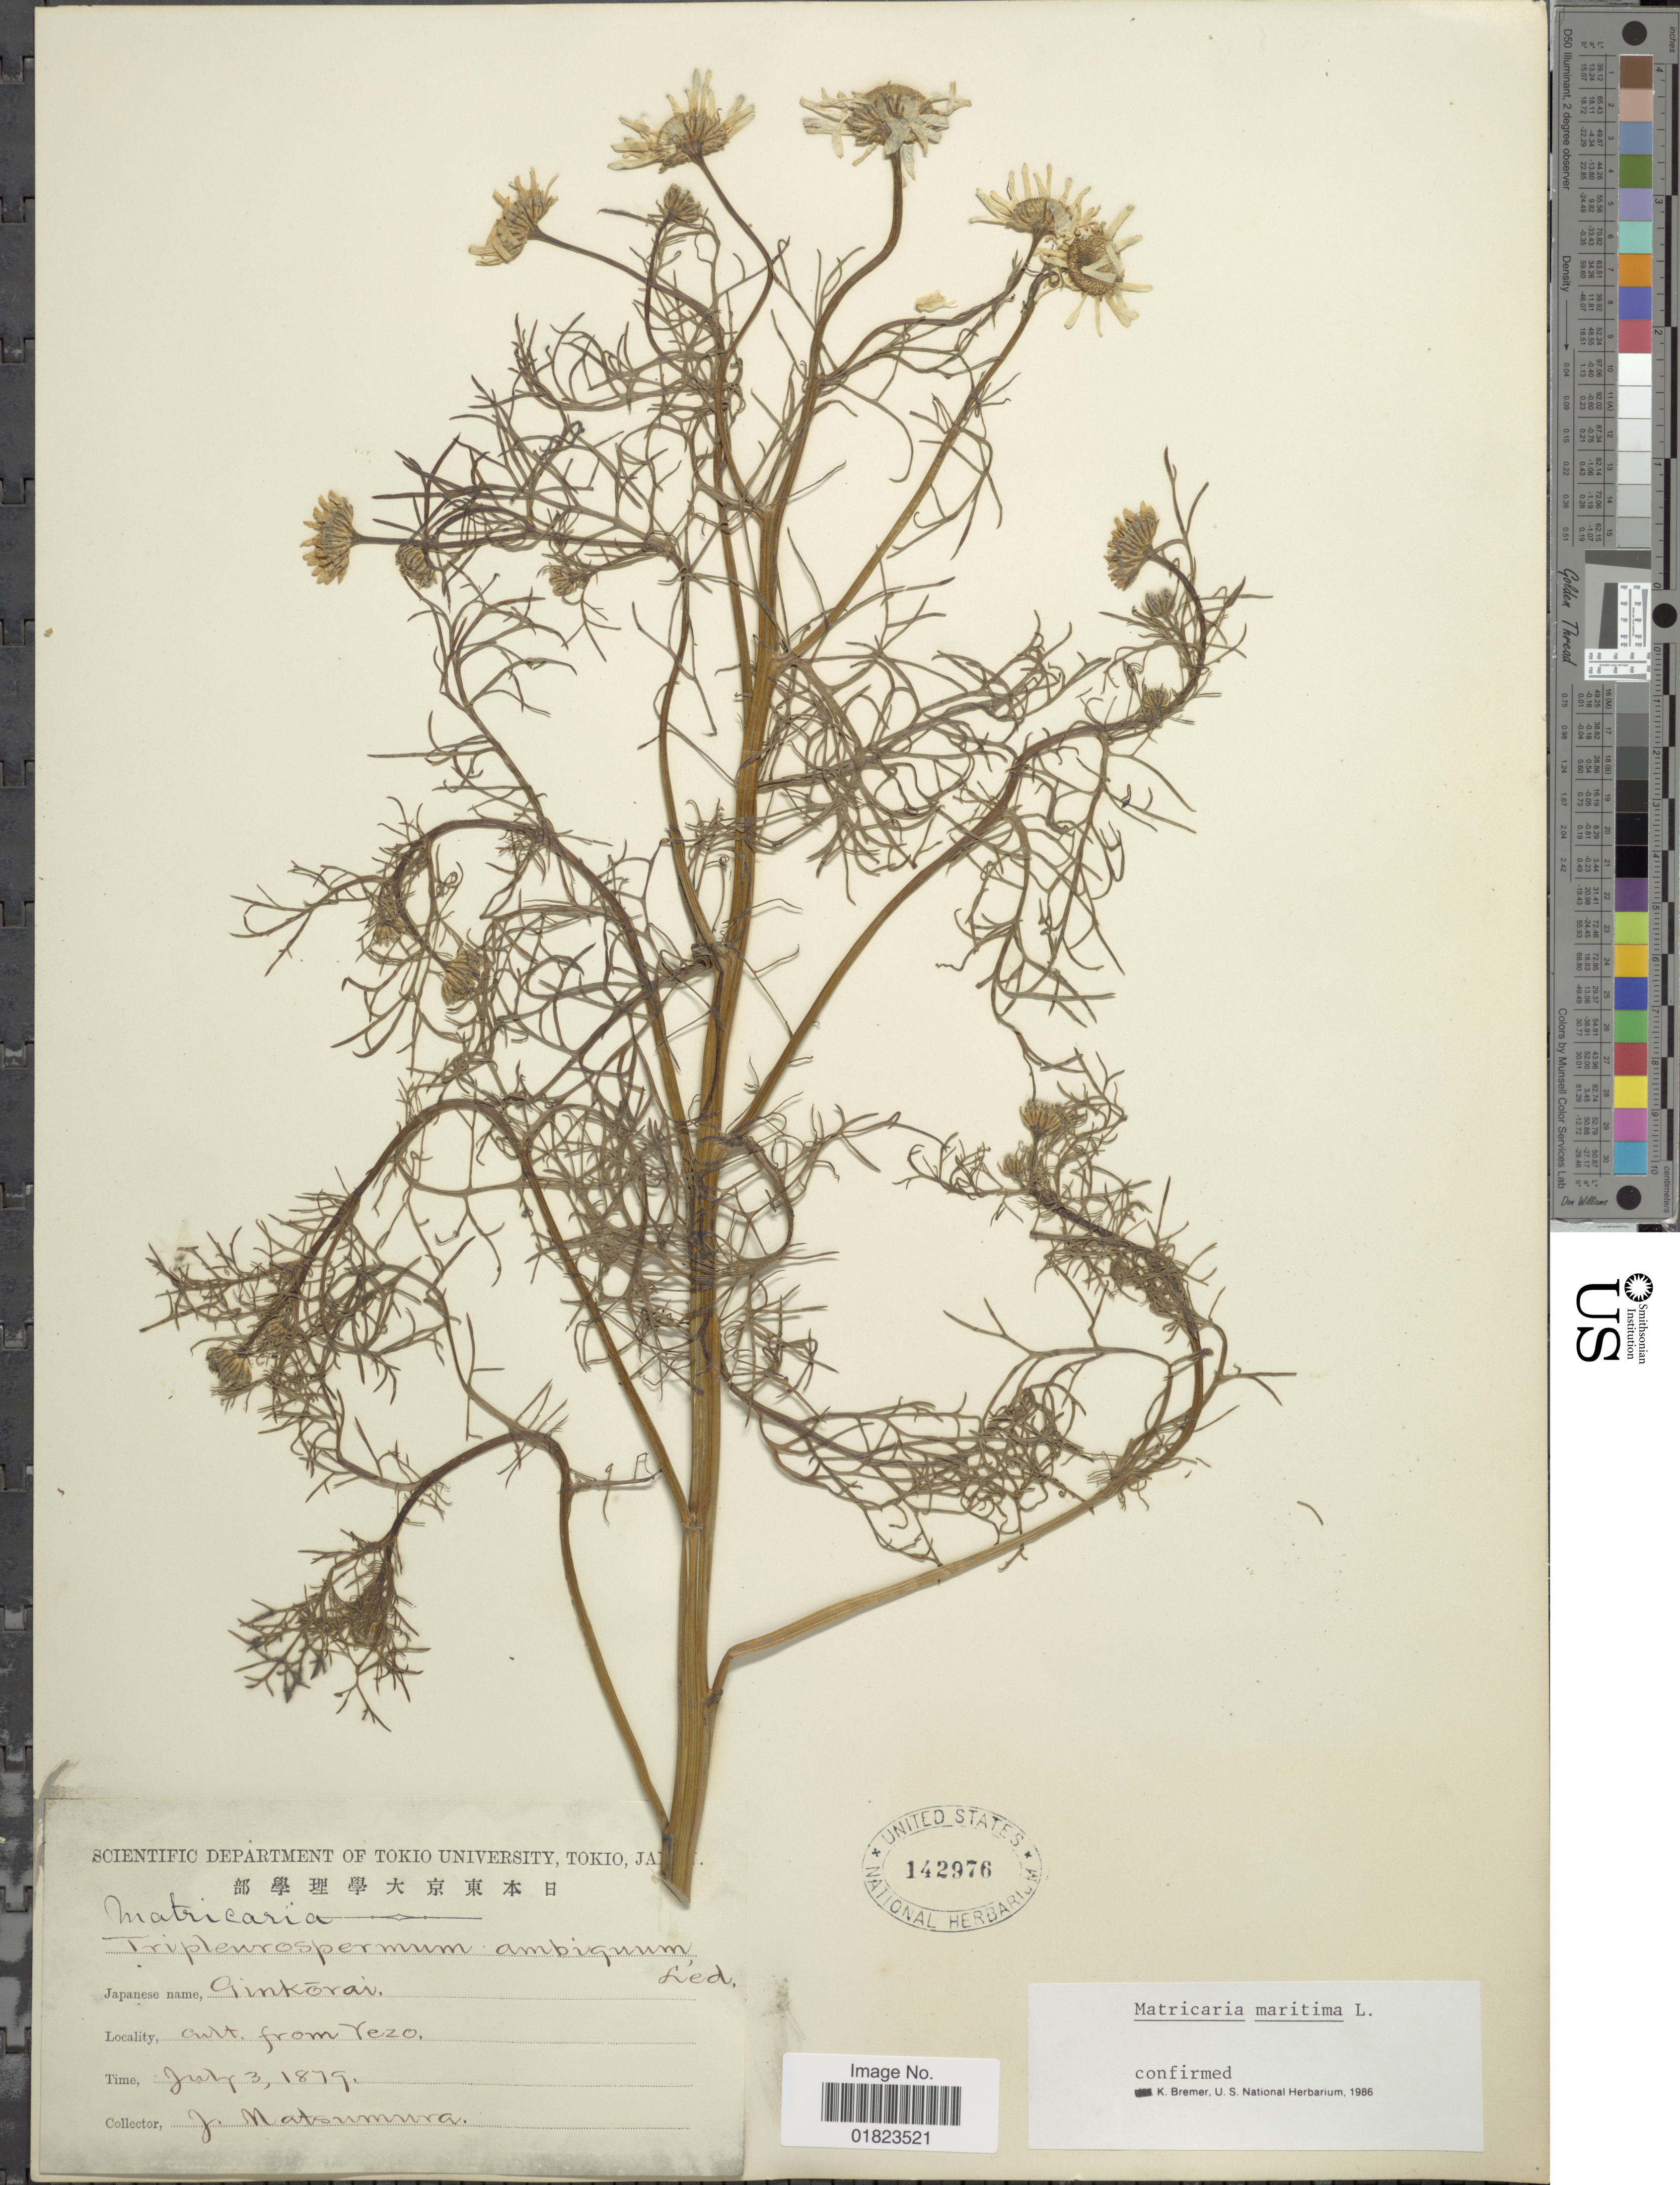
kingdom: Plantae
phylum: Tracheophyta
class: Magnoliopsida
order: Asterales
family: Asteraceae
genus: Tripleurospermum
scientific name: Tripleurospermum maritimum subsp. maritimum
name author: (L.) W.D.J. Koch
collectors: J. Matsumura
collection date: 1879-07-03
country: Japan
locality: Yezo [unsure placement]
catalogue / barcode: US 142976